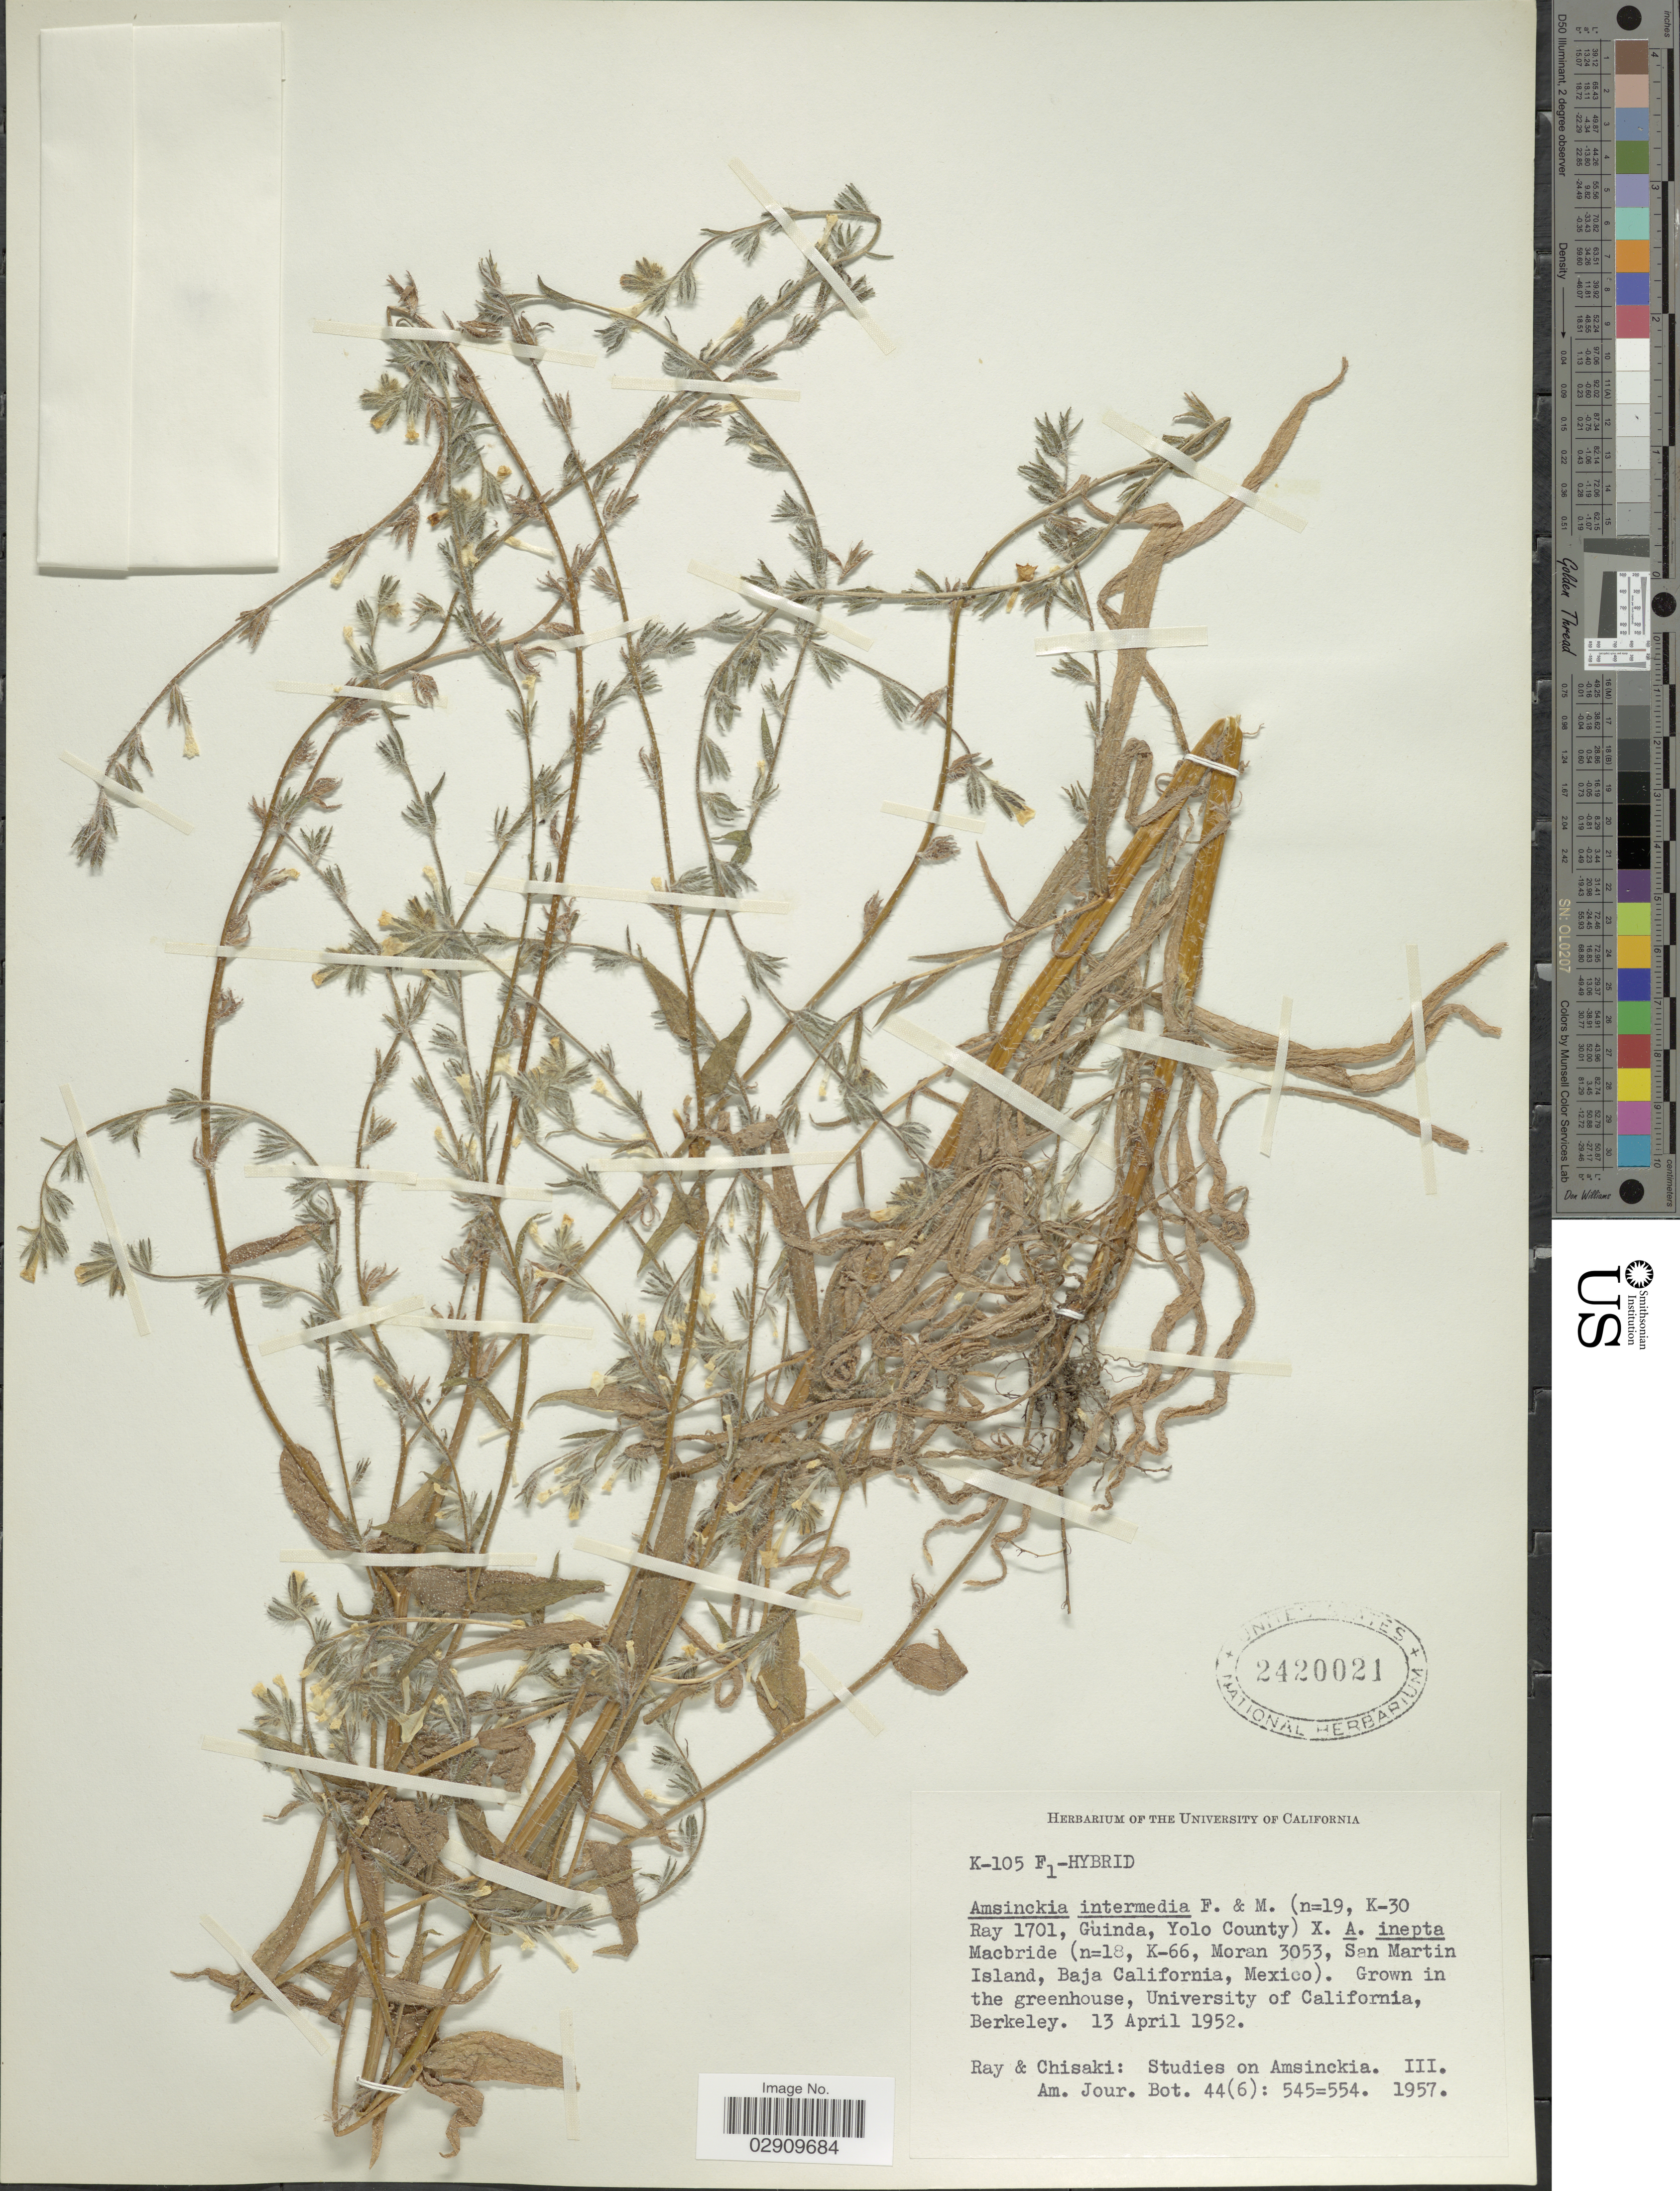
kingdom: Plantae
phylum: Tracheophyta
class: Magnoliopsida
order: Boraginales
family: Boraginaceae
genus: Amsinckia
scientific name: Amsinckia menziesii var. intermedia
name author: (Fisch. & C.A. Mey.) Ganders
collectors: -. Ray & Chisaki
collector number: K-105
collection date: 1952-04-13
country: United States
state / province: California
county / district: Alameda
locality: Grown in the greenhouse, University of California, Berkeley.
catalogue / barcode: US 2420021